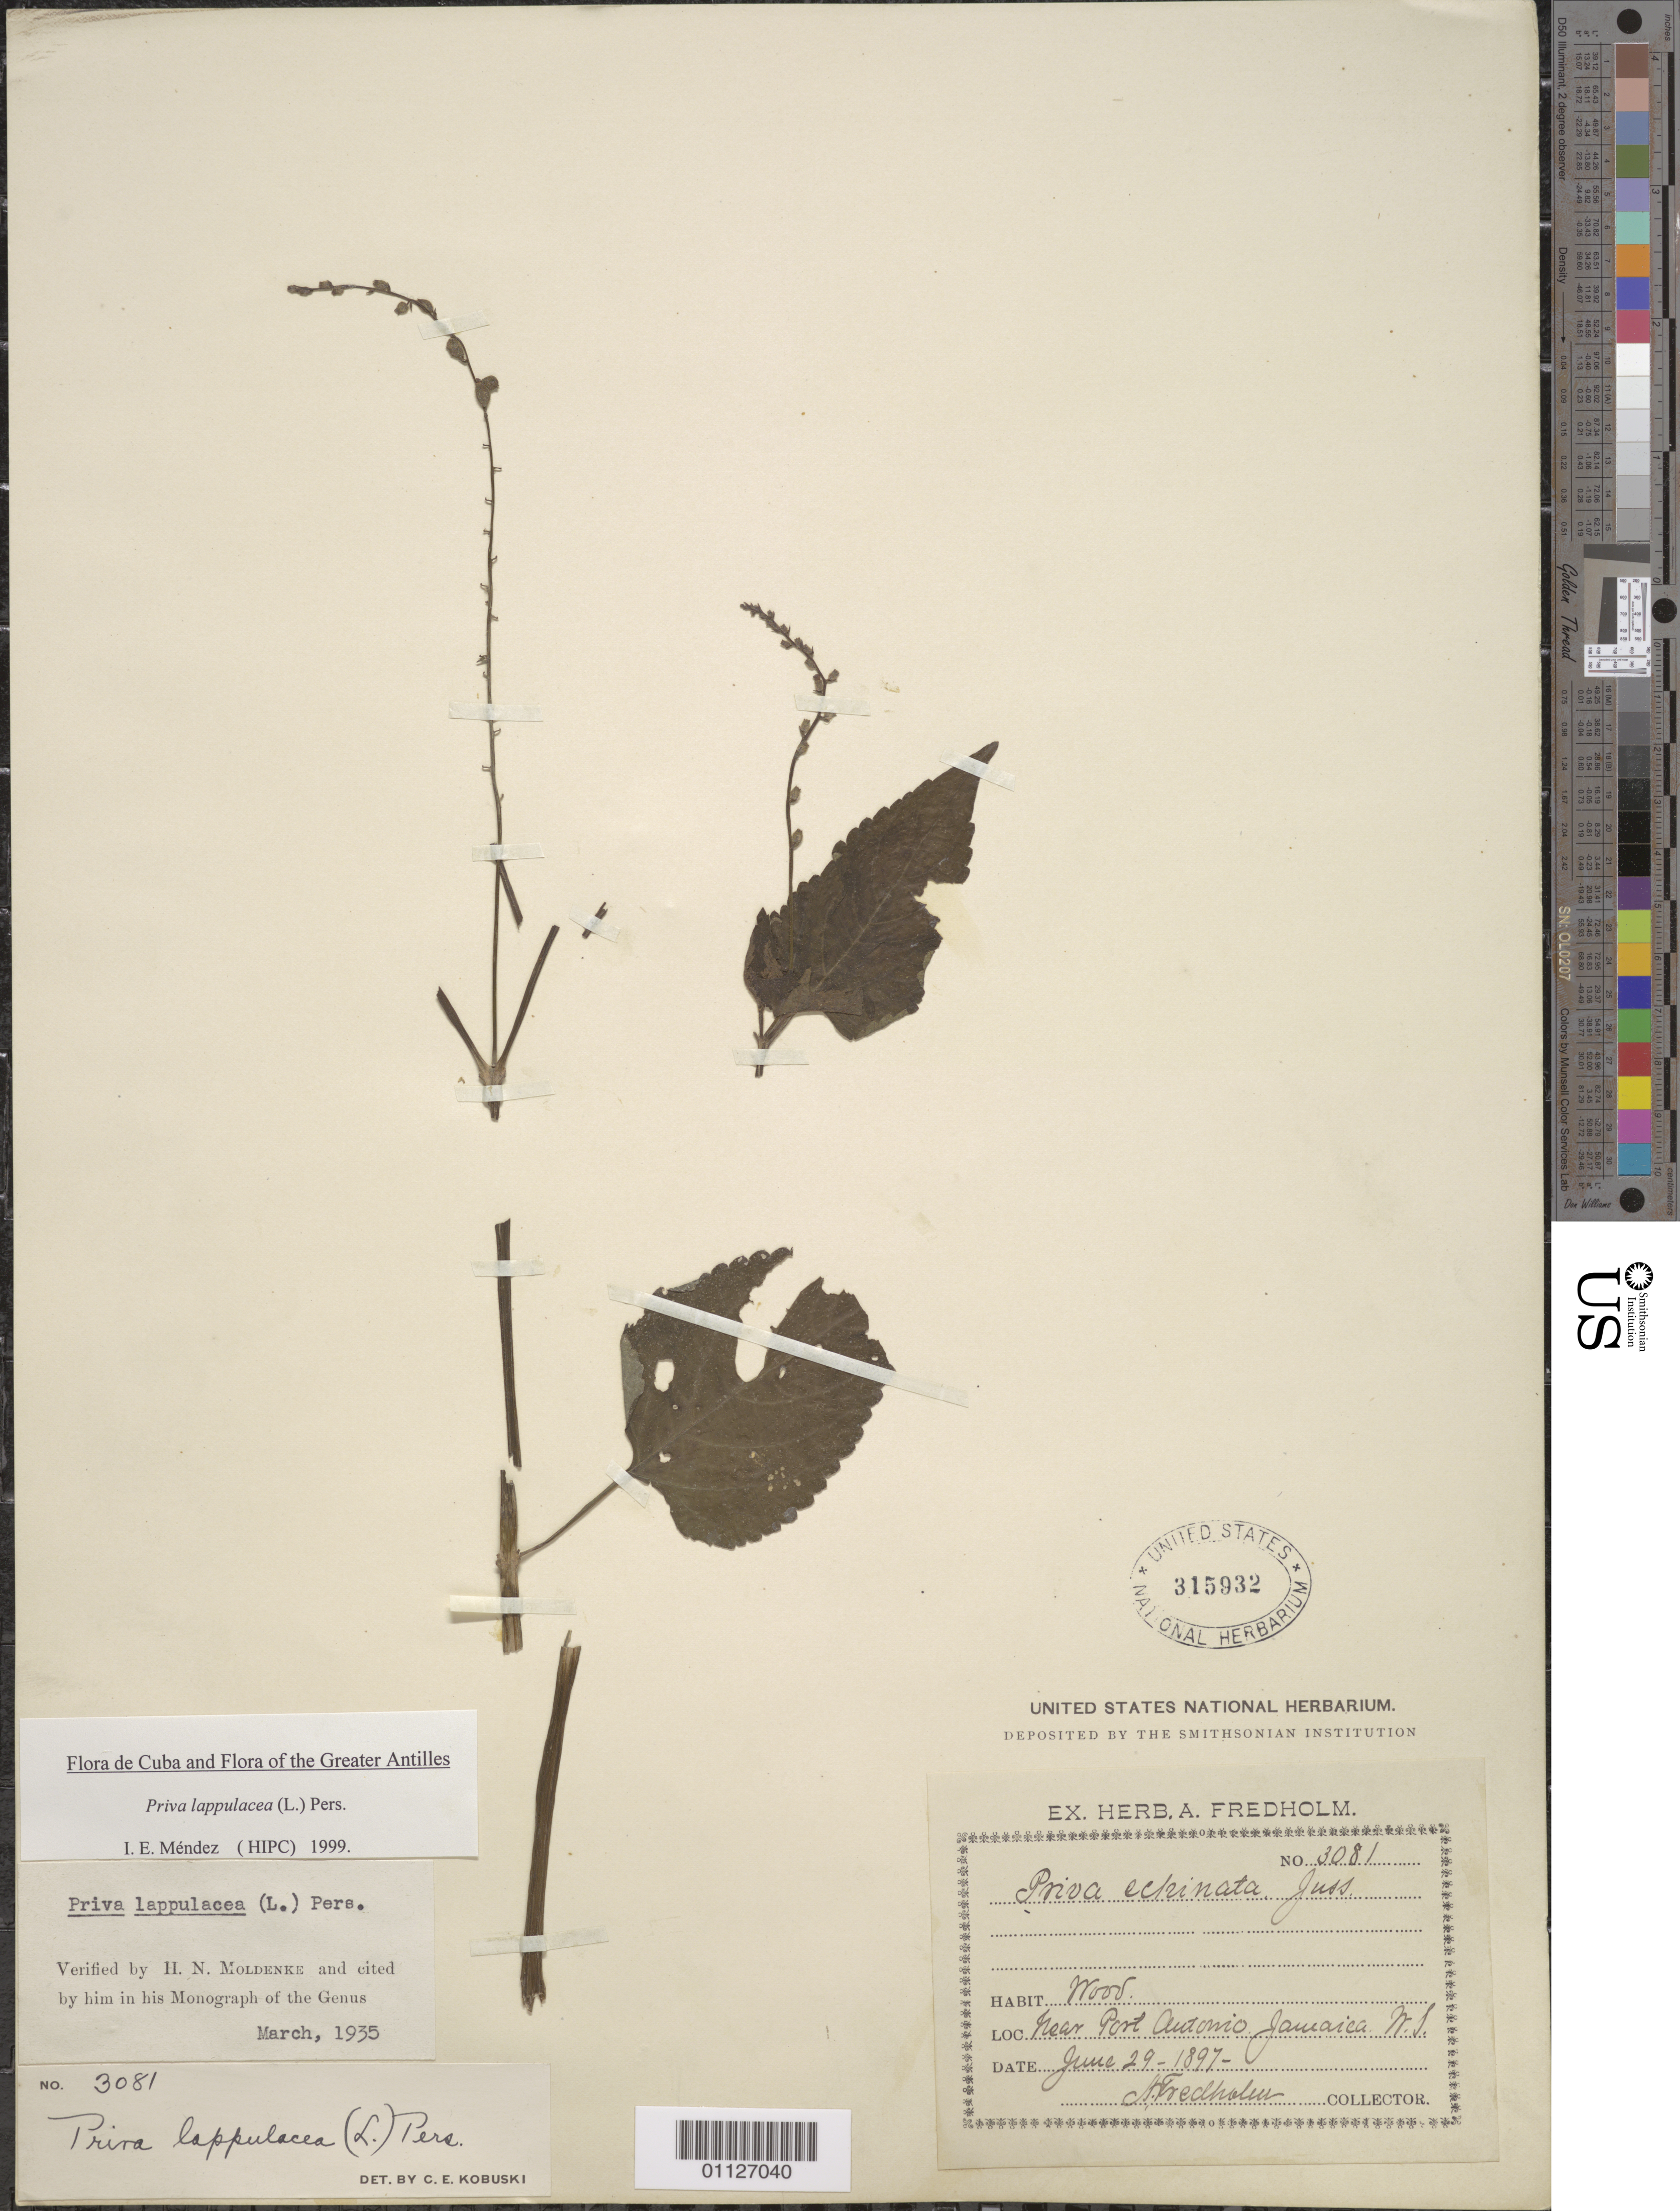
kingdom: Plantae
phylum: Tracheophyta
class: Magnoliopsida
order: Lamiales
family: Verbenaceae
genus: Priva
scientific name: Priva lappulacea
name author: (L.) Pers.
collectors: A. Fredholm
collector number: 3081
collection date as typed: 29 Jun 1897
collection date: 1897-06-29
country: Jamaica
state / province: Portland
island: Jamaica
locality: Near Port Antonio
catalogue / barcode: US 315932